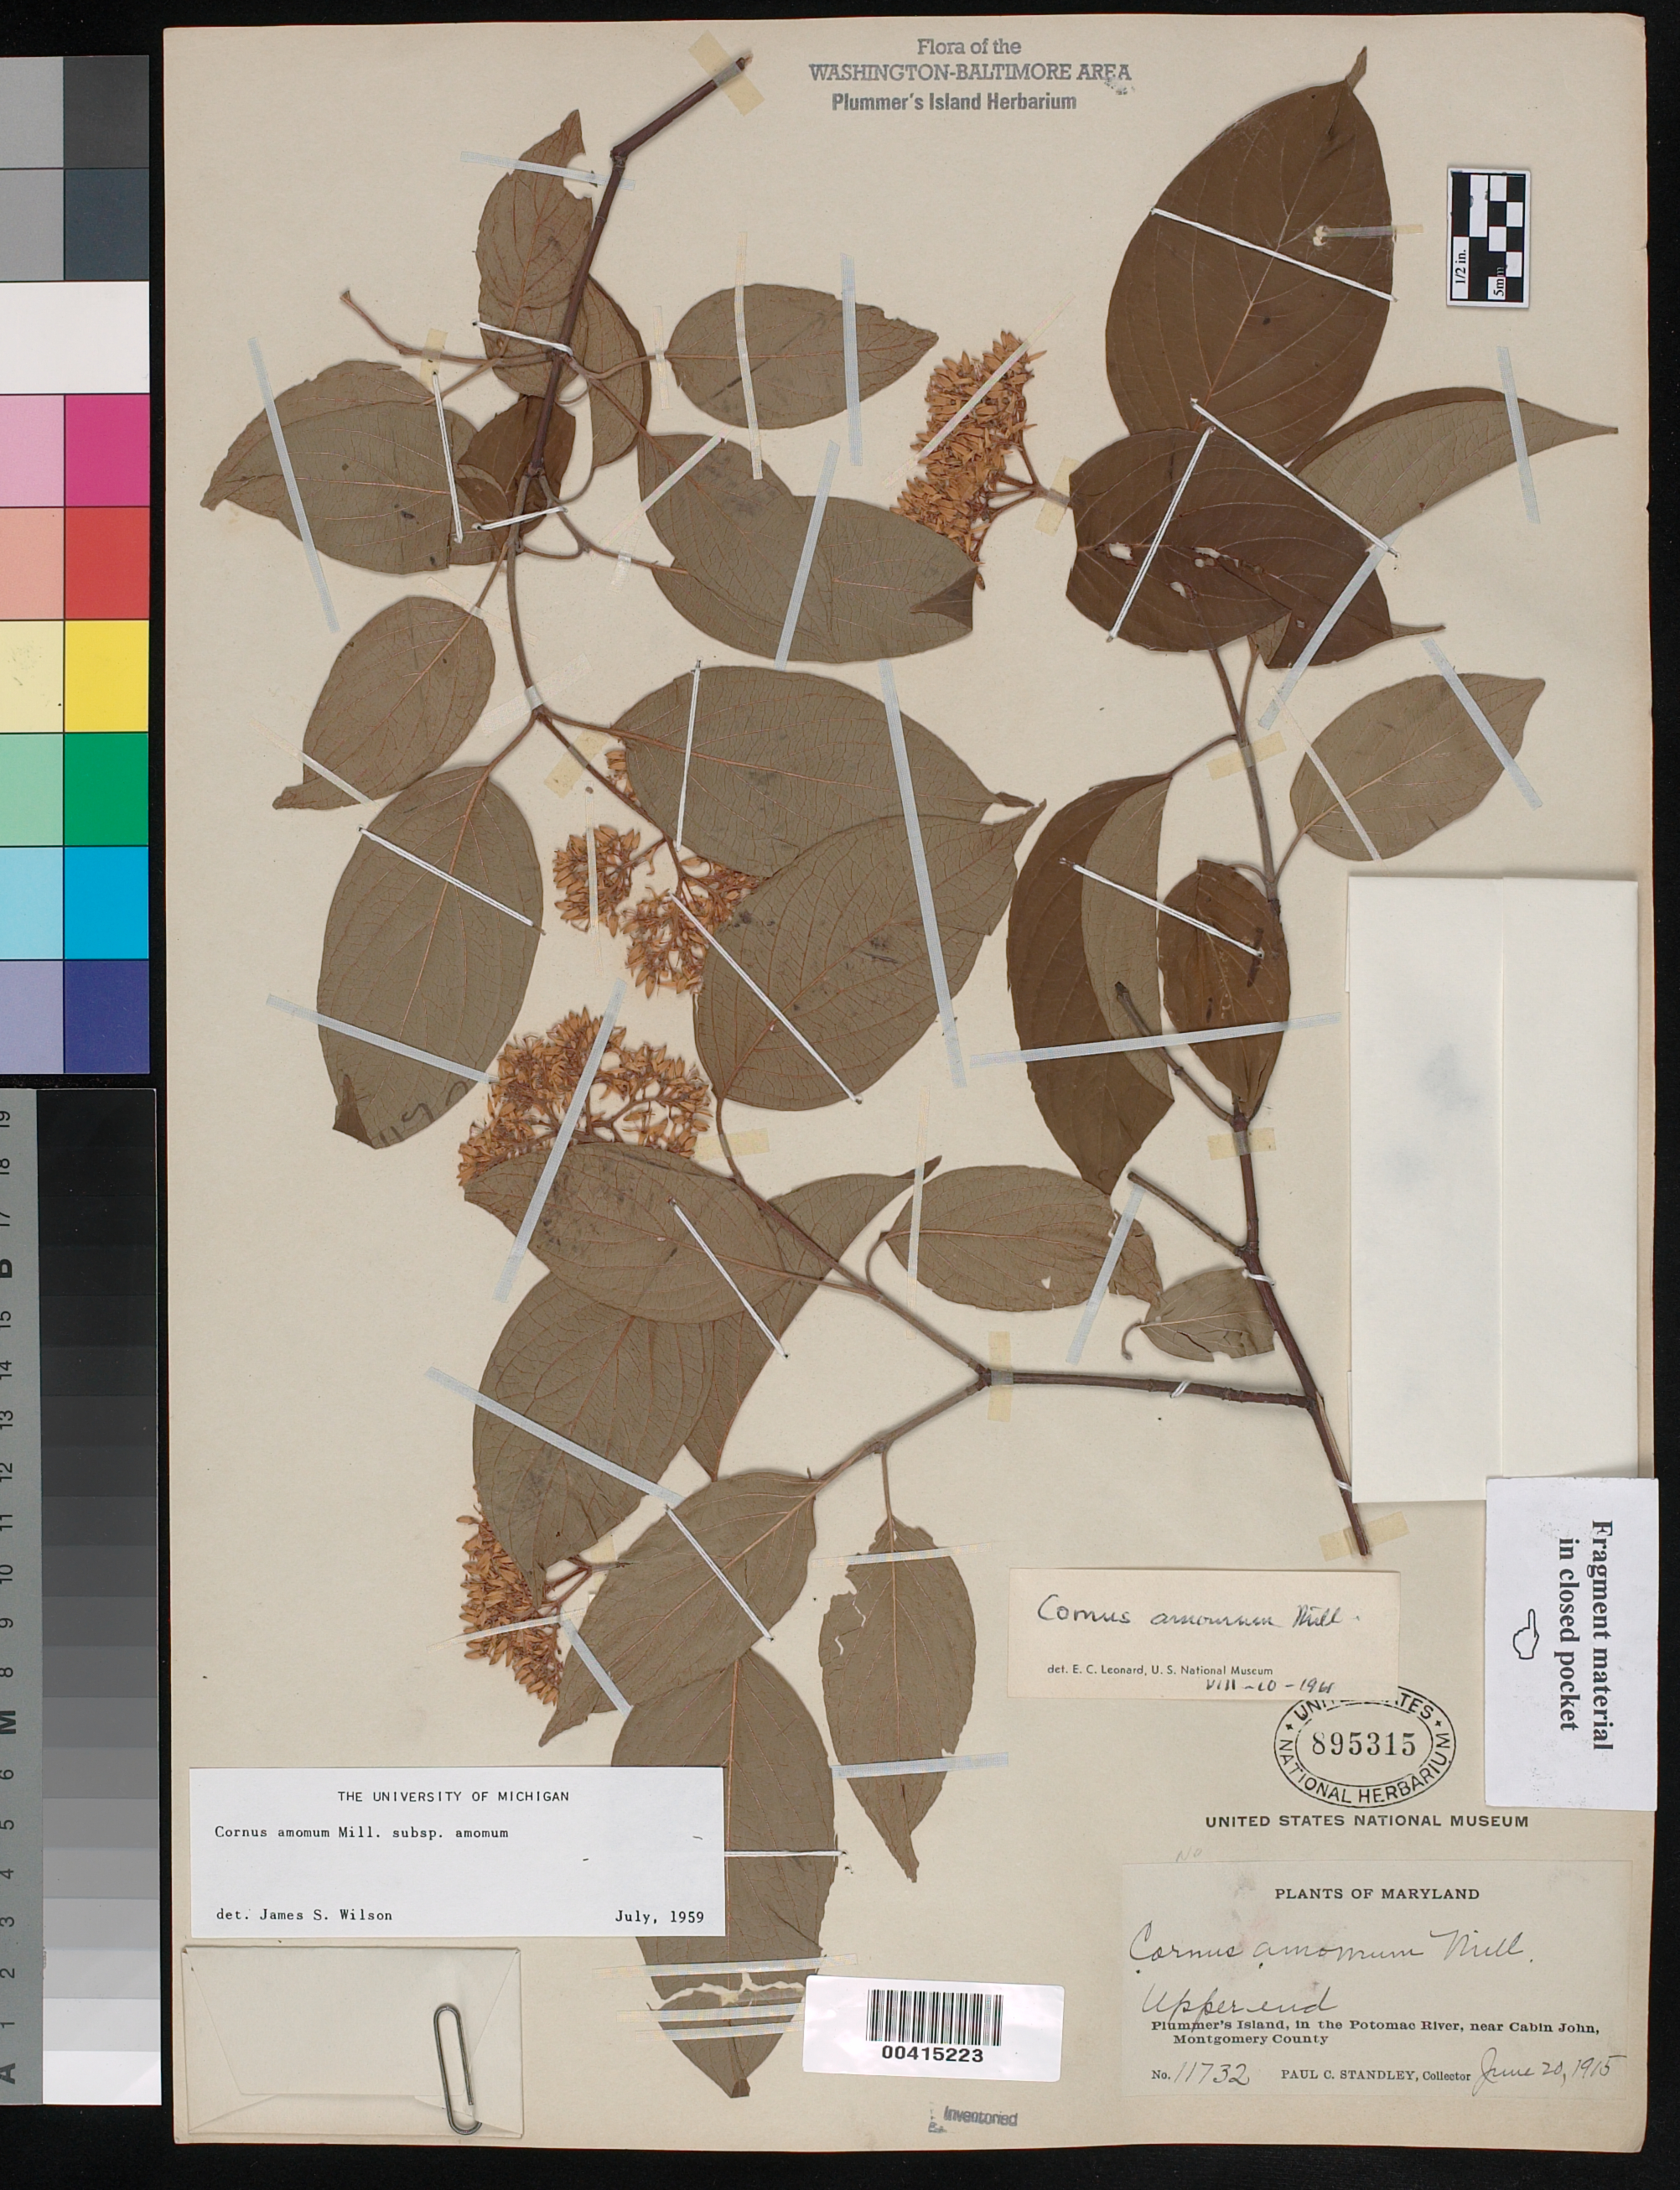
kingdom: Plantae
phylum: Tracheophyta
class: Magnoliopsida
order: Cornales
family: Cornaceae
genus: Cornus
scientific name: Cornus amomum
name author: Mill.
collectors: P. C. Standley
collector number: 11732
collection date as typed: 20 Jun 1915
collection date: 1915-06-20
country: United States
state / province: Maryland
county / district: Montgomery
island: Plummers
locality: Plummer's Island; Upper End C. & O. Canal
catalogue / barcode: US 895315